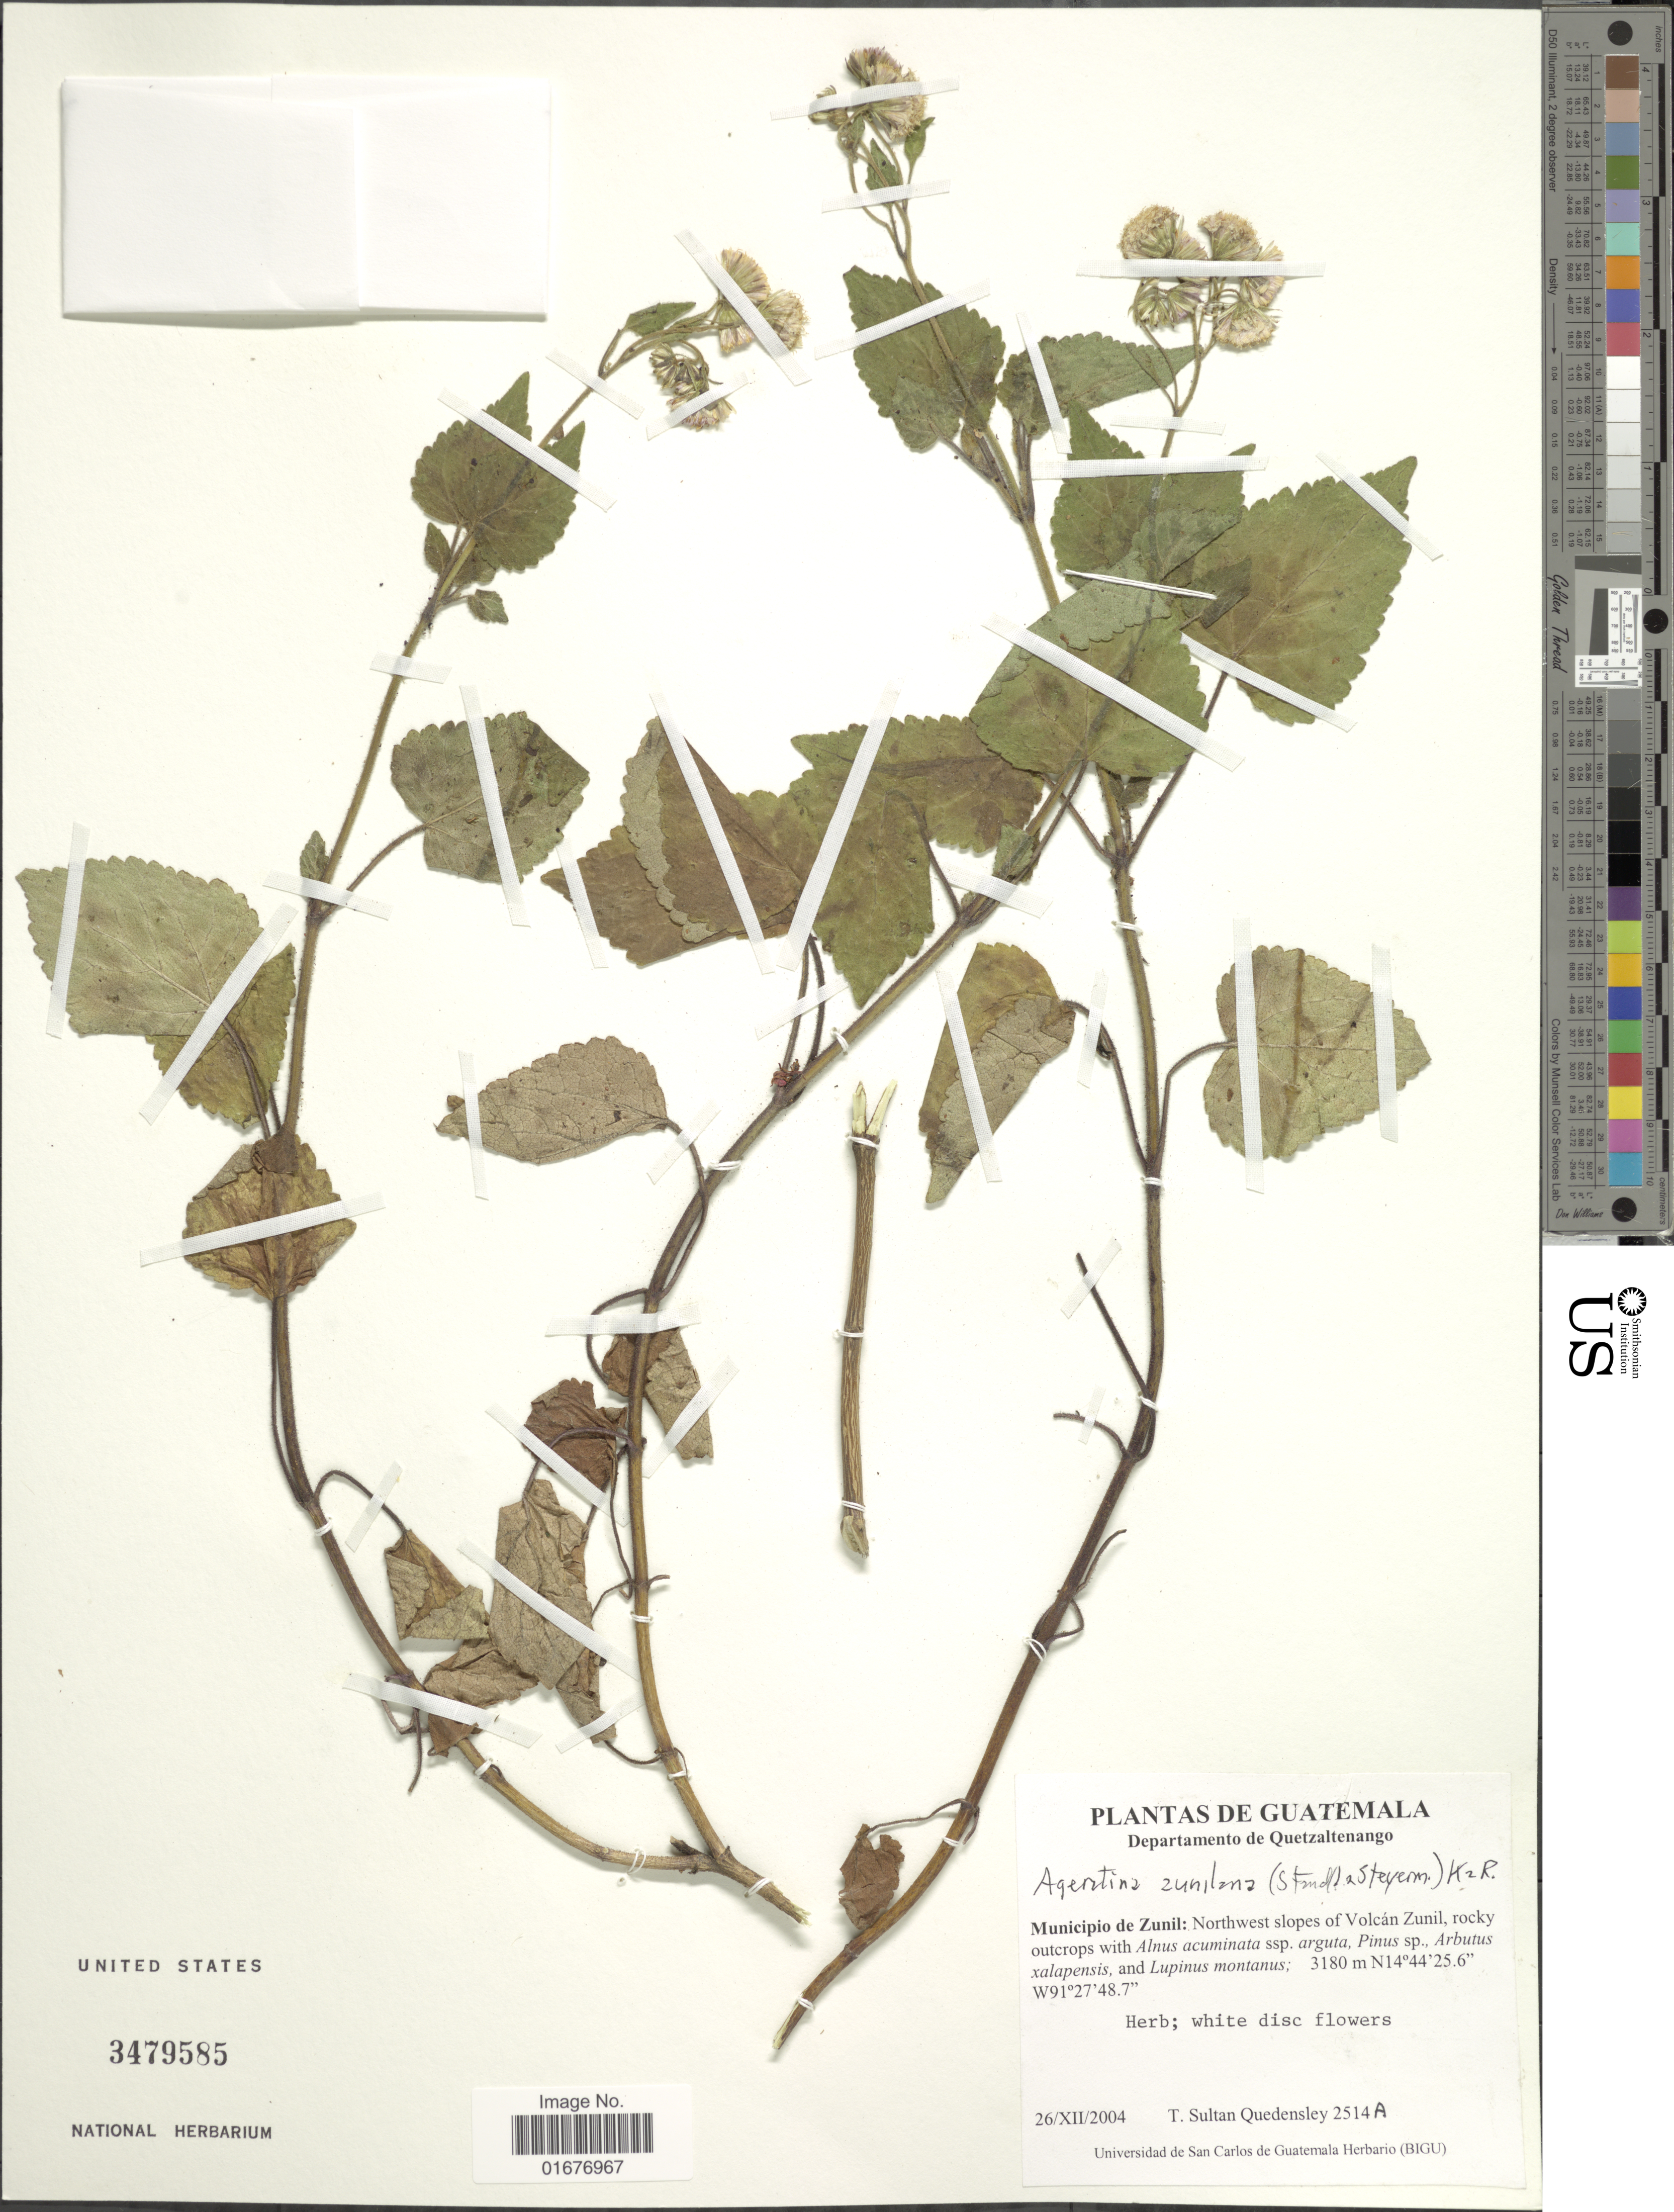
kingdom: Plantae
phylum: Tracheophyta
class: Magnoliopsida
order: Asterales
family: Asteraceae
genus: Ageratina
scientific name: Ageratina zunilana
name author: (Standl. & Steyerm.) R.M. King & H. Rob.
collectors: T. S. Quedensley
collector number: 2414A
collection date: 2004-12-26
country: Guatemala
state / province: Quetzaltenango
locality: Municipio de Zunil: Northwest slopes of Volcan zunil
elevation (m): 3180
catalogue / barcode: US 3479585